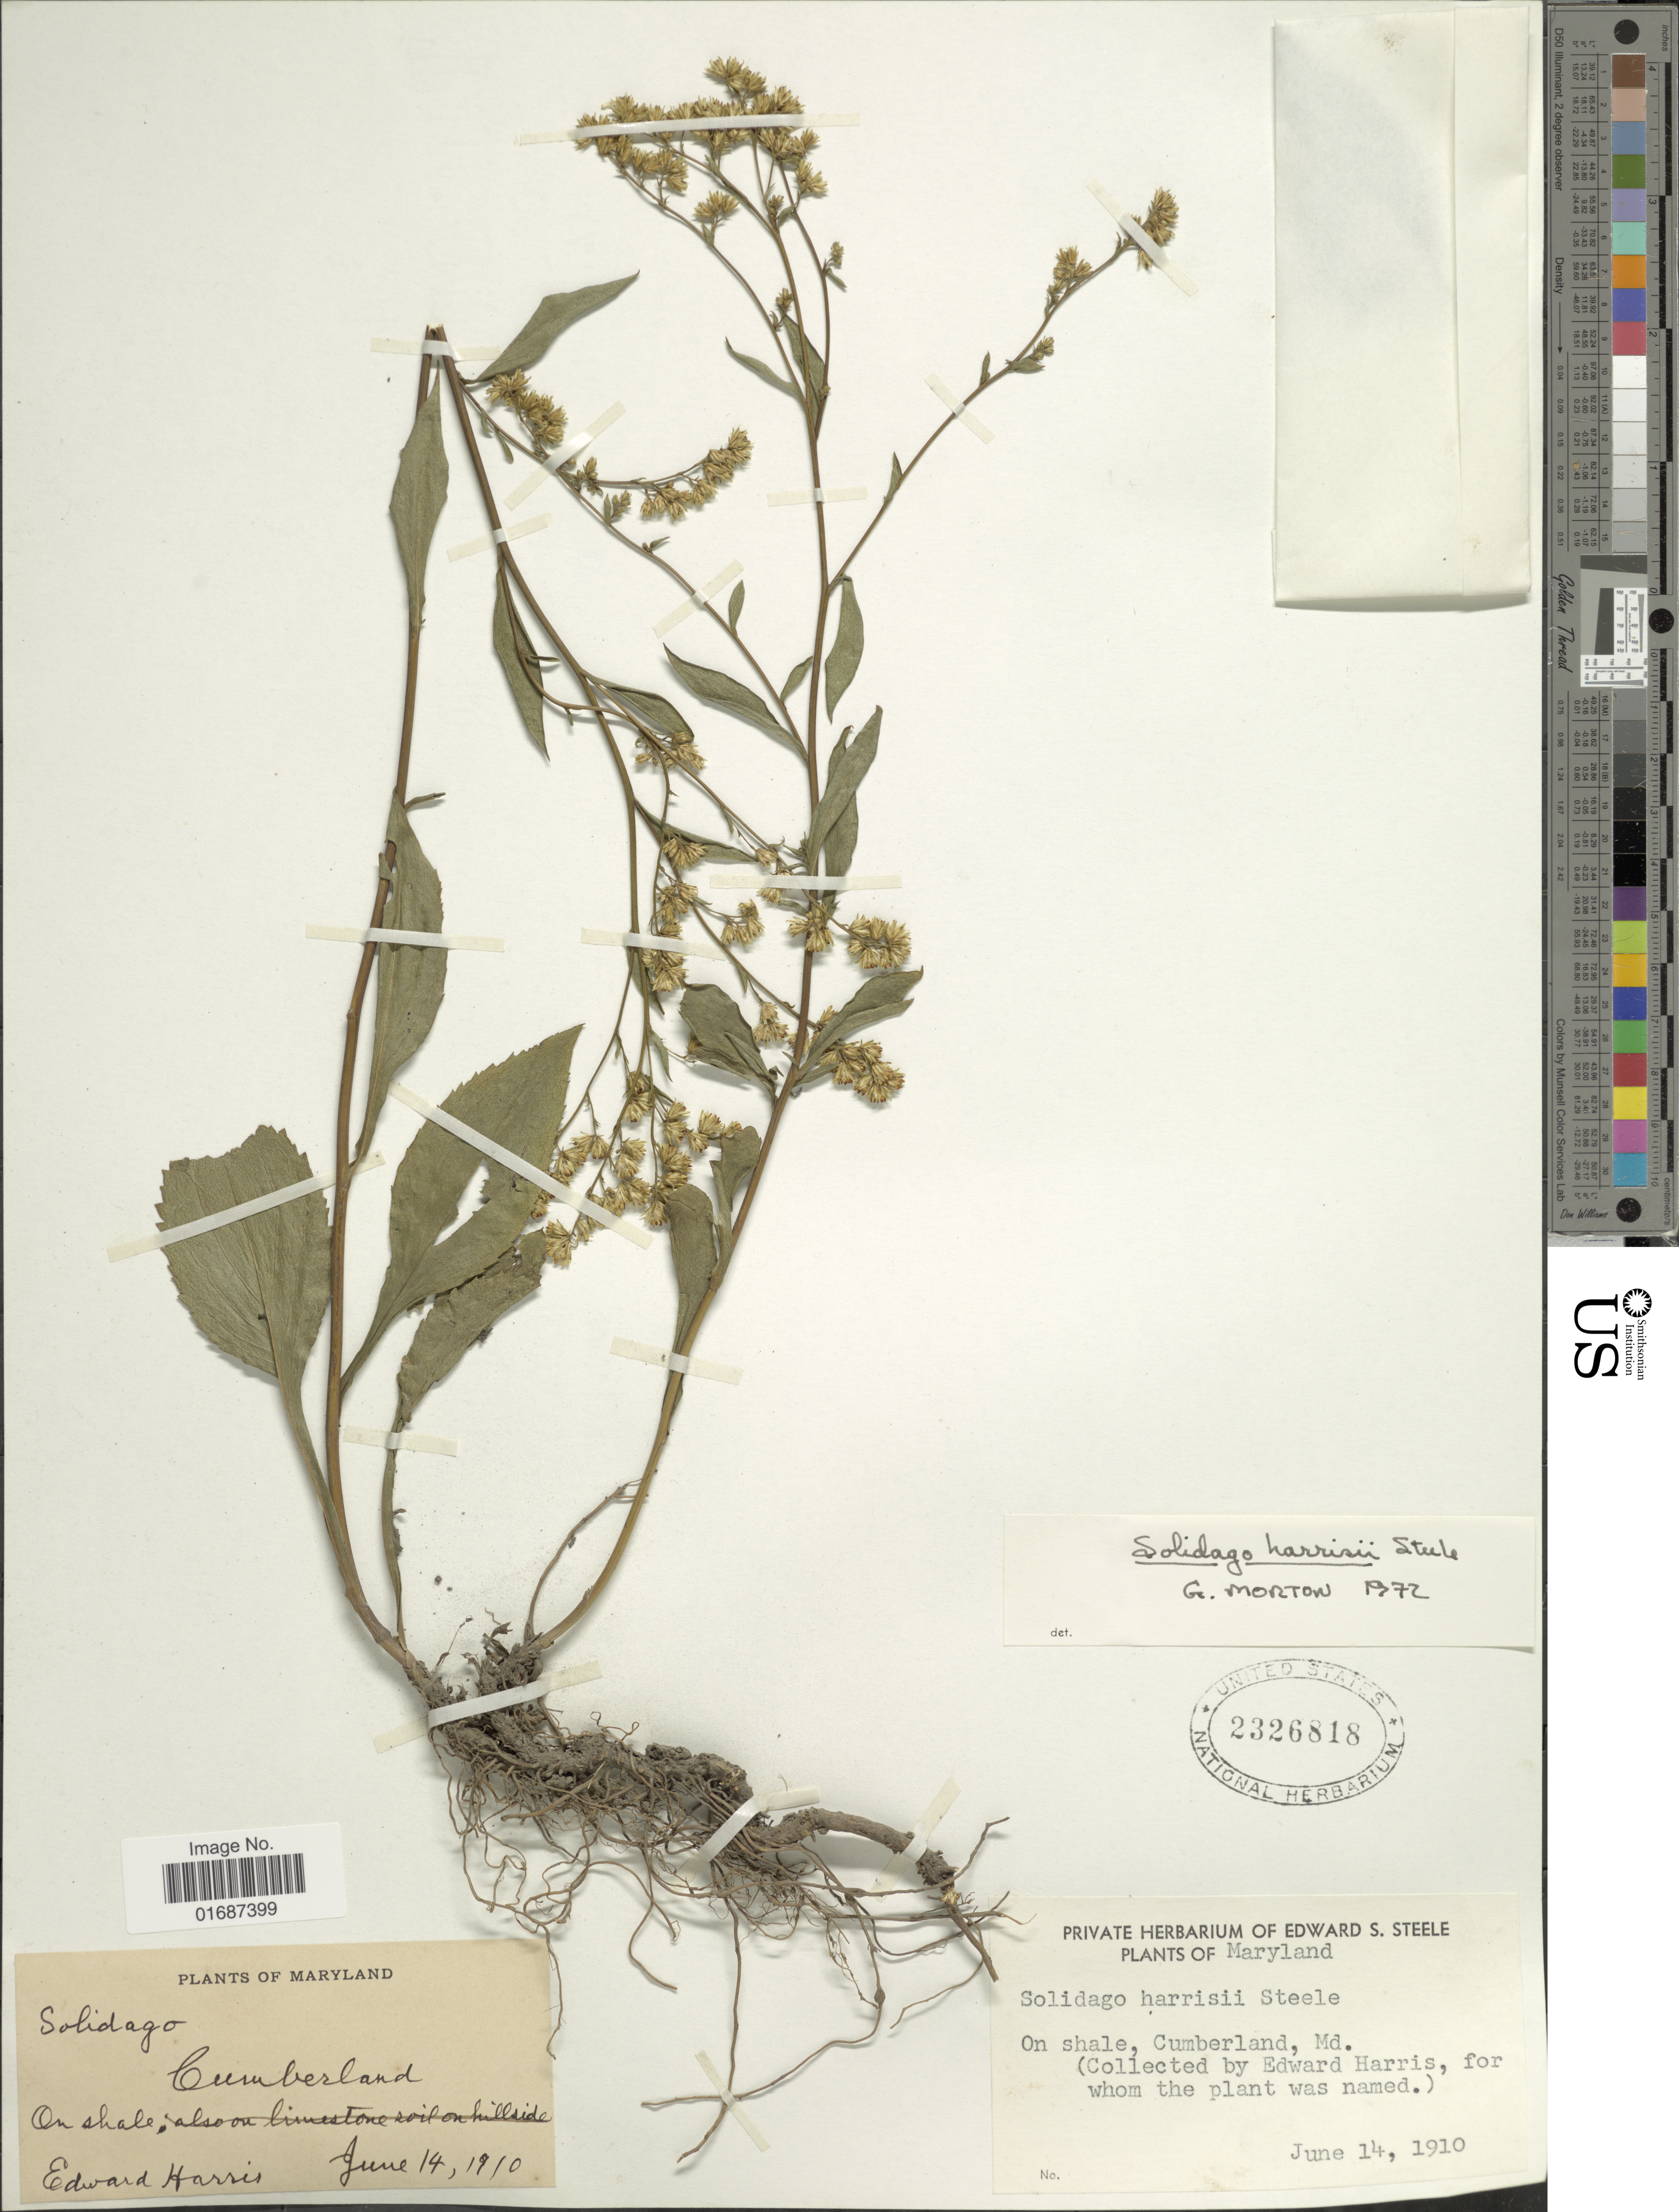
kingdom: Plantae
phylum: Tracheophyta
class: Magnoliopsida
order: Asterales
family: Asteraceae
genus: Solidago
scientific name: Solidago harrisii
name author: E.S. Steele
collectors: E. Harris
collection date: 1910-06-14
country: United States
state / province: Maryland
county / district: Allegany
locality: On shale, Cumberland, Md.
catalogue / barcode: US 2326818